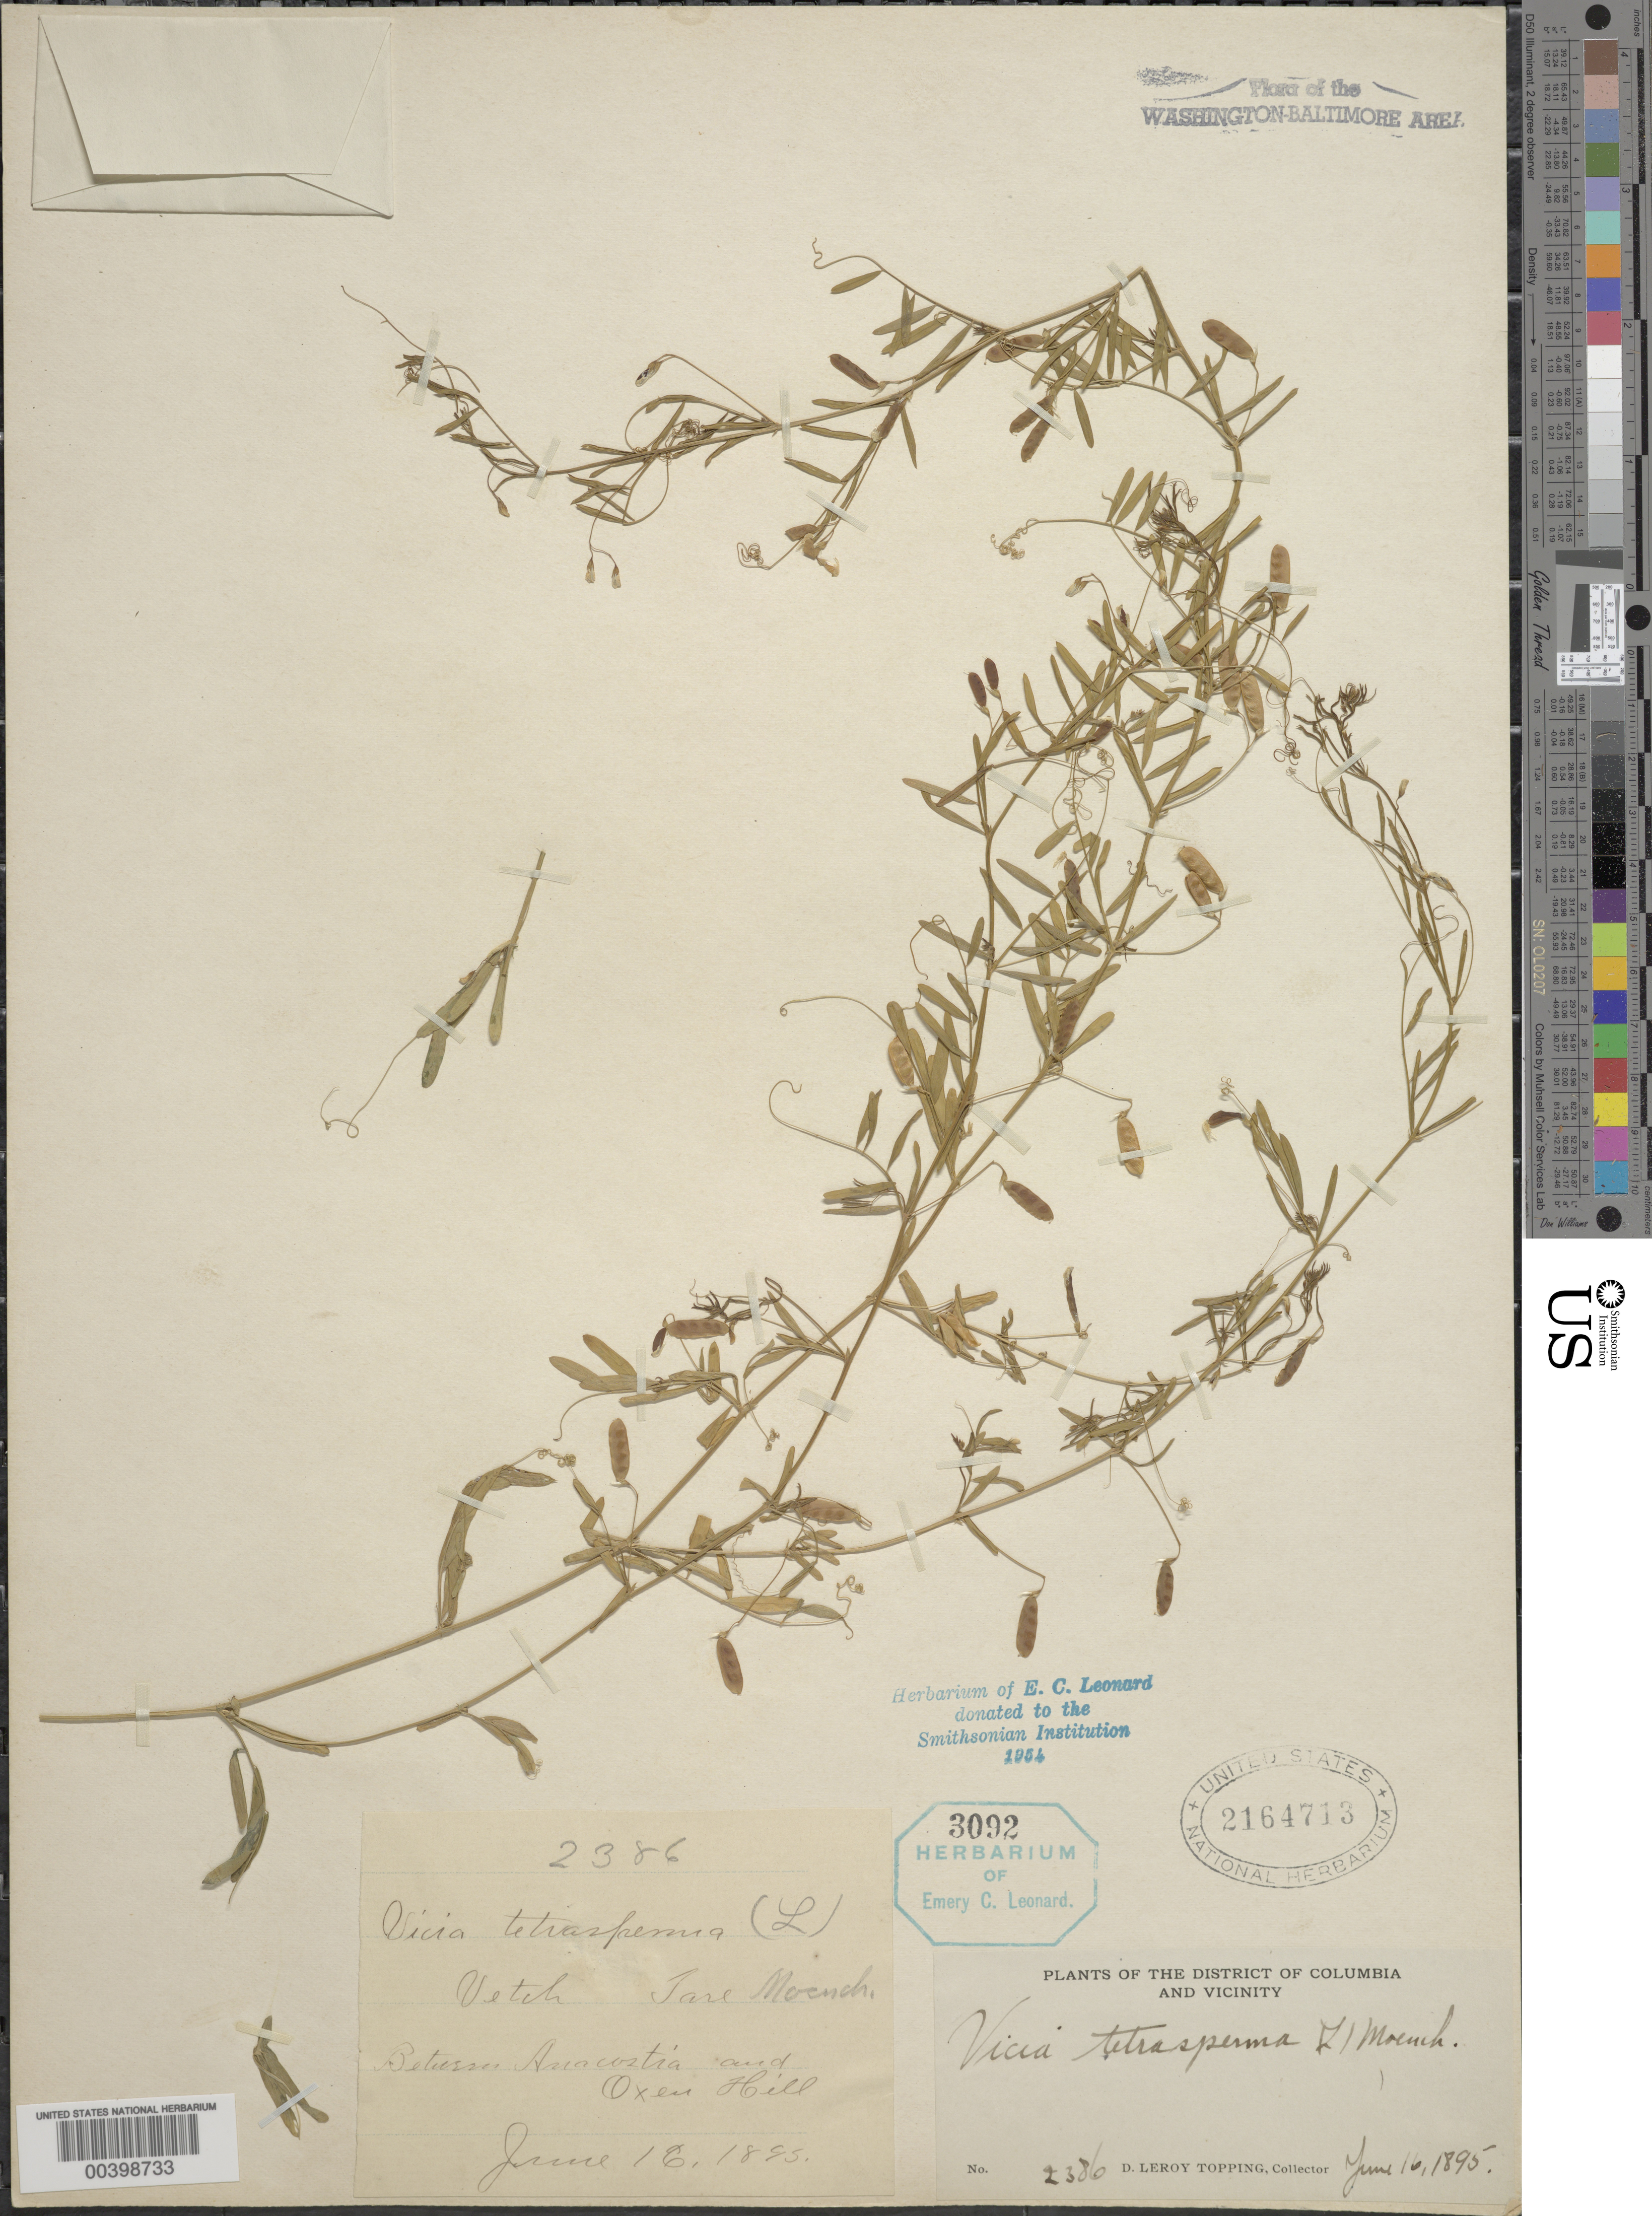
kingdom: Plantae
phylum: Tracheophyta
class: Magnoliopsida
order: Fabales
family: Fabaceae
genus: Vicia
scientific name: Vicia tetrasperma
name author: (L.) Schreb.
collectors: D. L. Topping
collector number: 2386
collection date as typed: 16 Jun 1895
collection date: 1895-06-16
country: United States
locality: Between Anacostia and Oxen Hill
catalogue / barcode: US 2164713